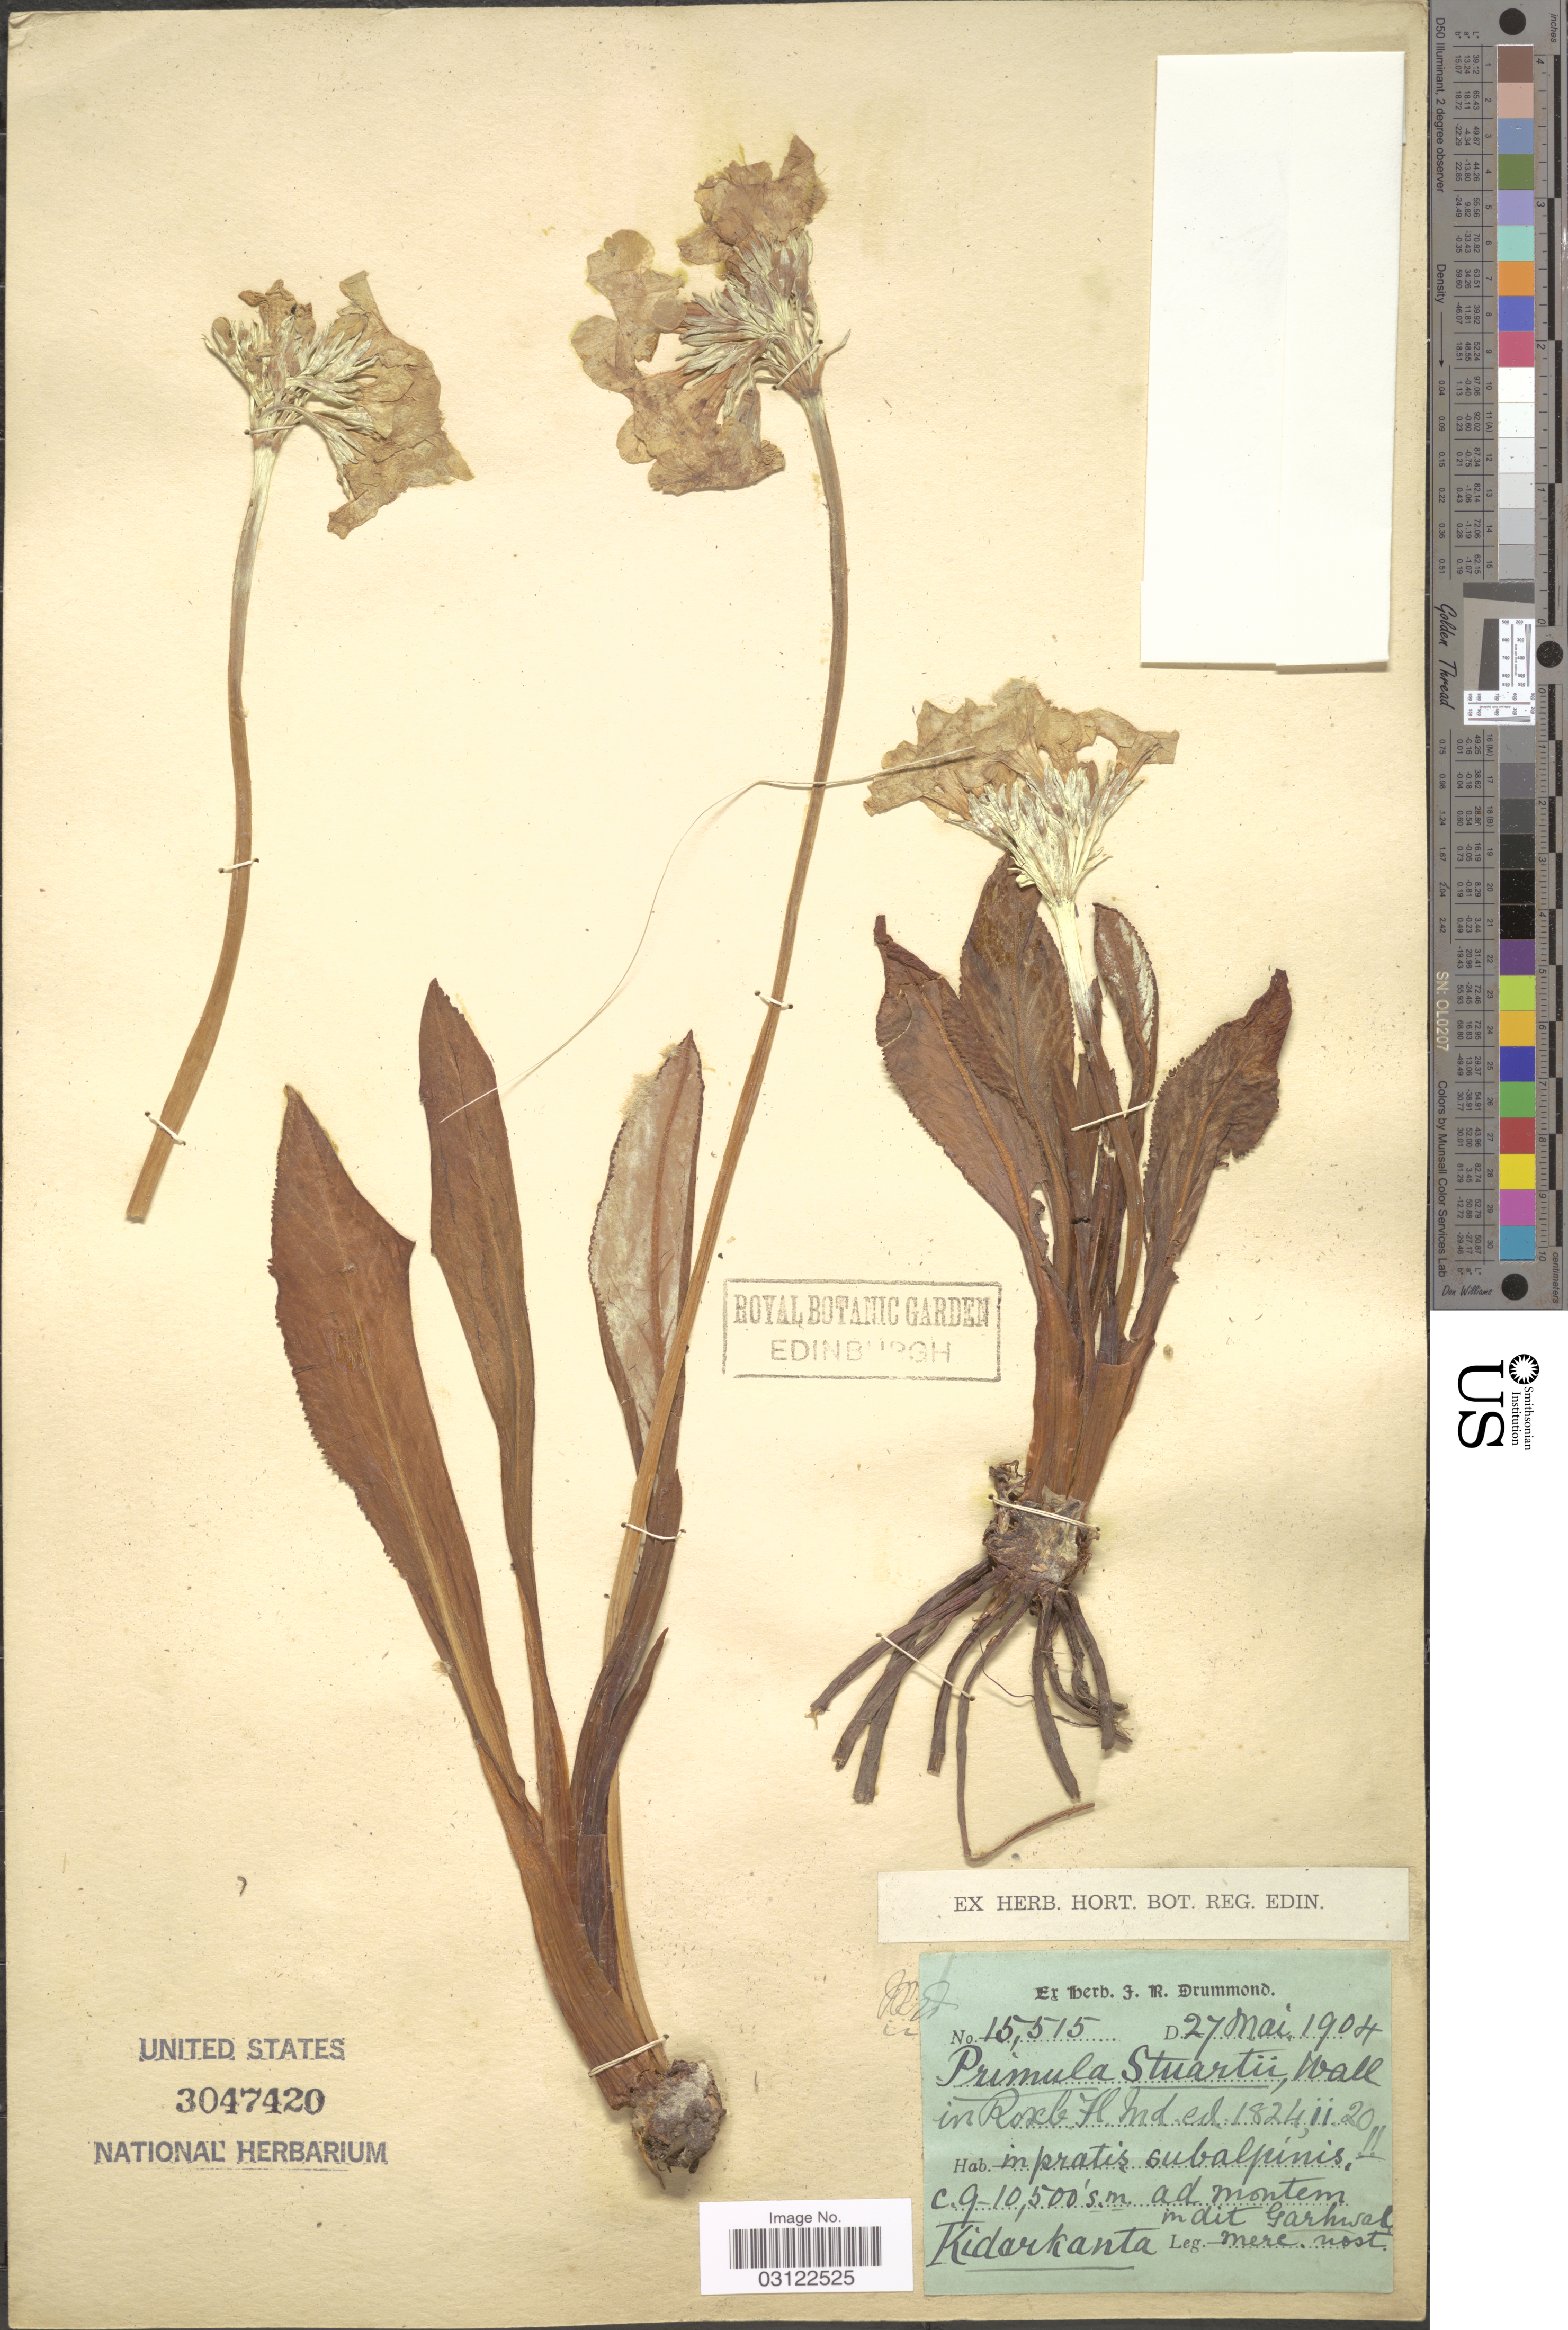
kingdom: Plantae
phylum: Tracheophyta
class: Magnoliopsida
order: Ericales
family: Primulaceae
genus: Primula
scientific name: Primula stuartii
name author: Wall.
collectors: Ex herb. J. R. Drummond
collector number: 15515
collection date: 1904-05-27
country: India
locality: Kidarkanta.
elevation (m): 2743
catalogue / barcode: US 3047420